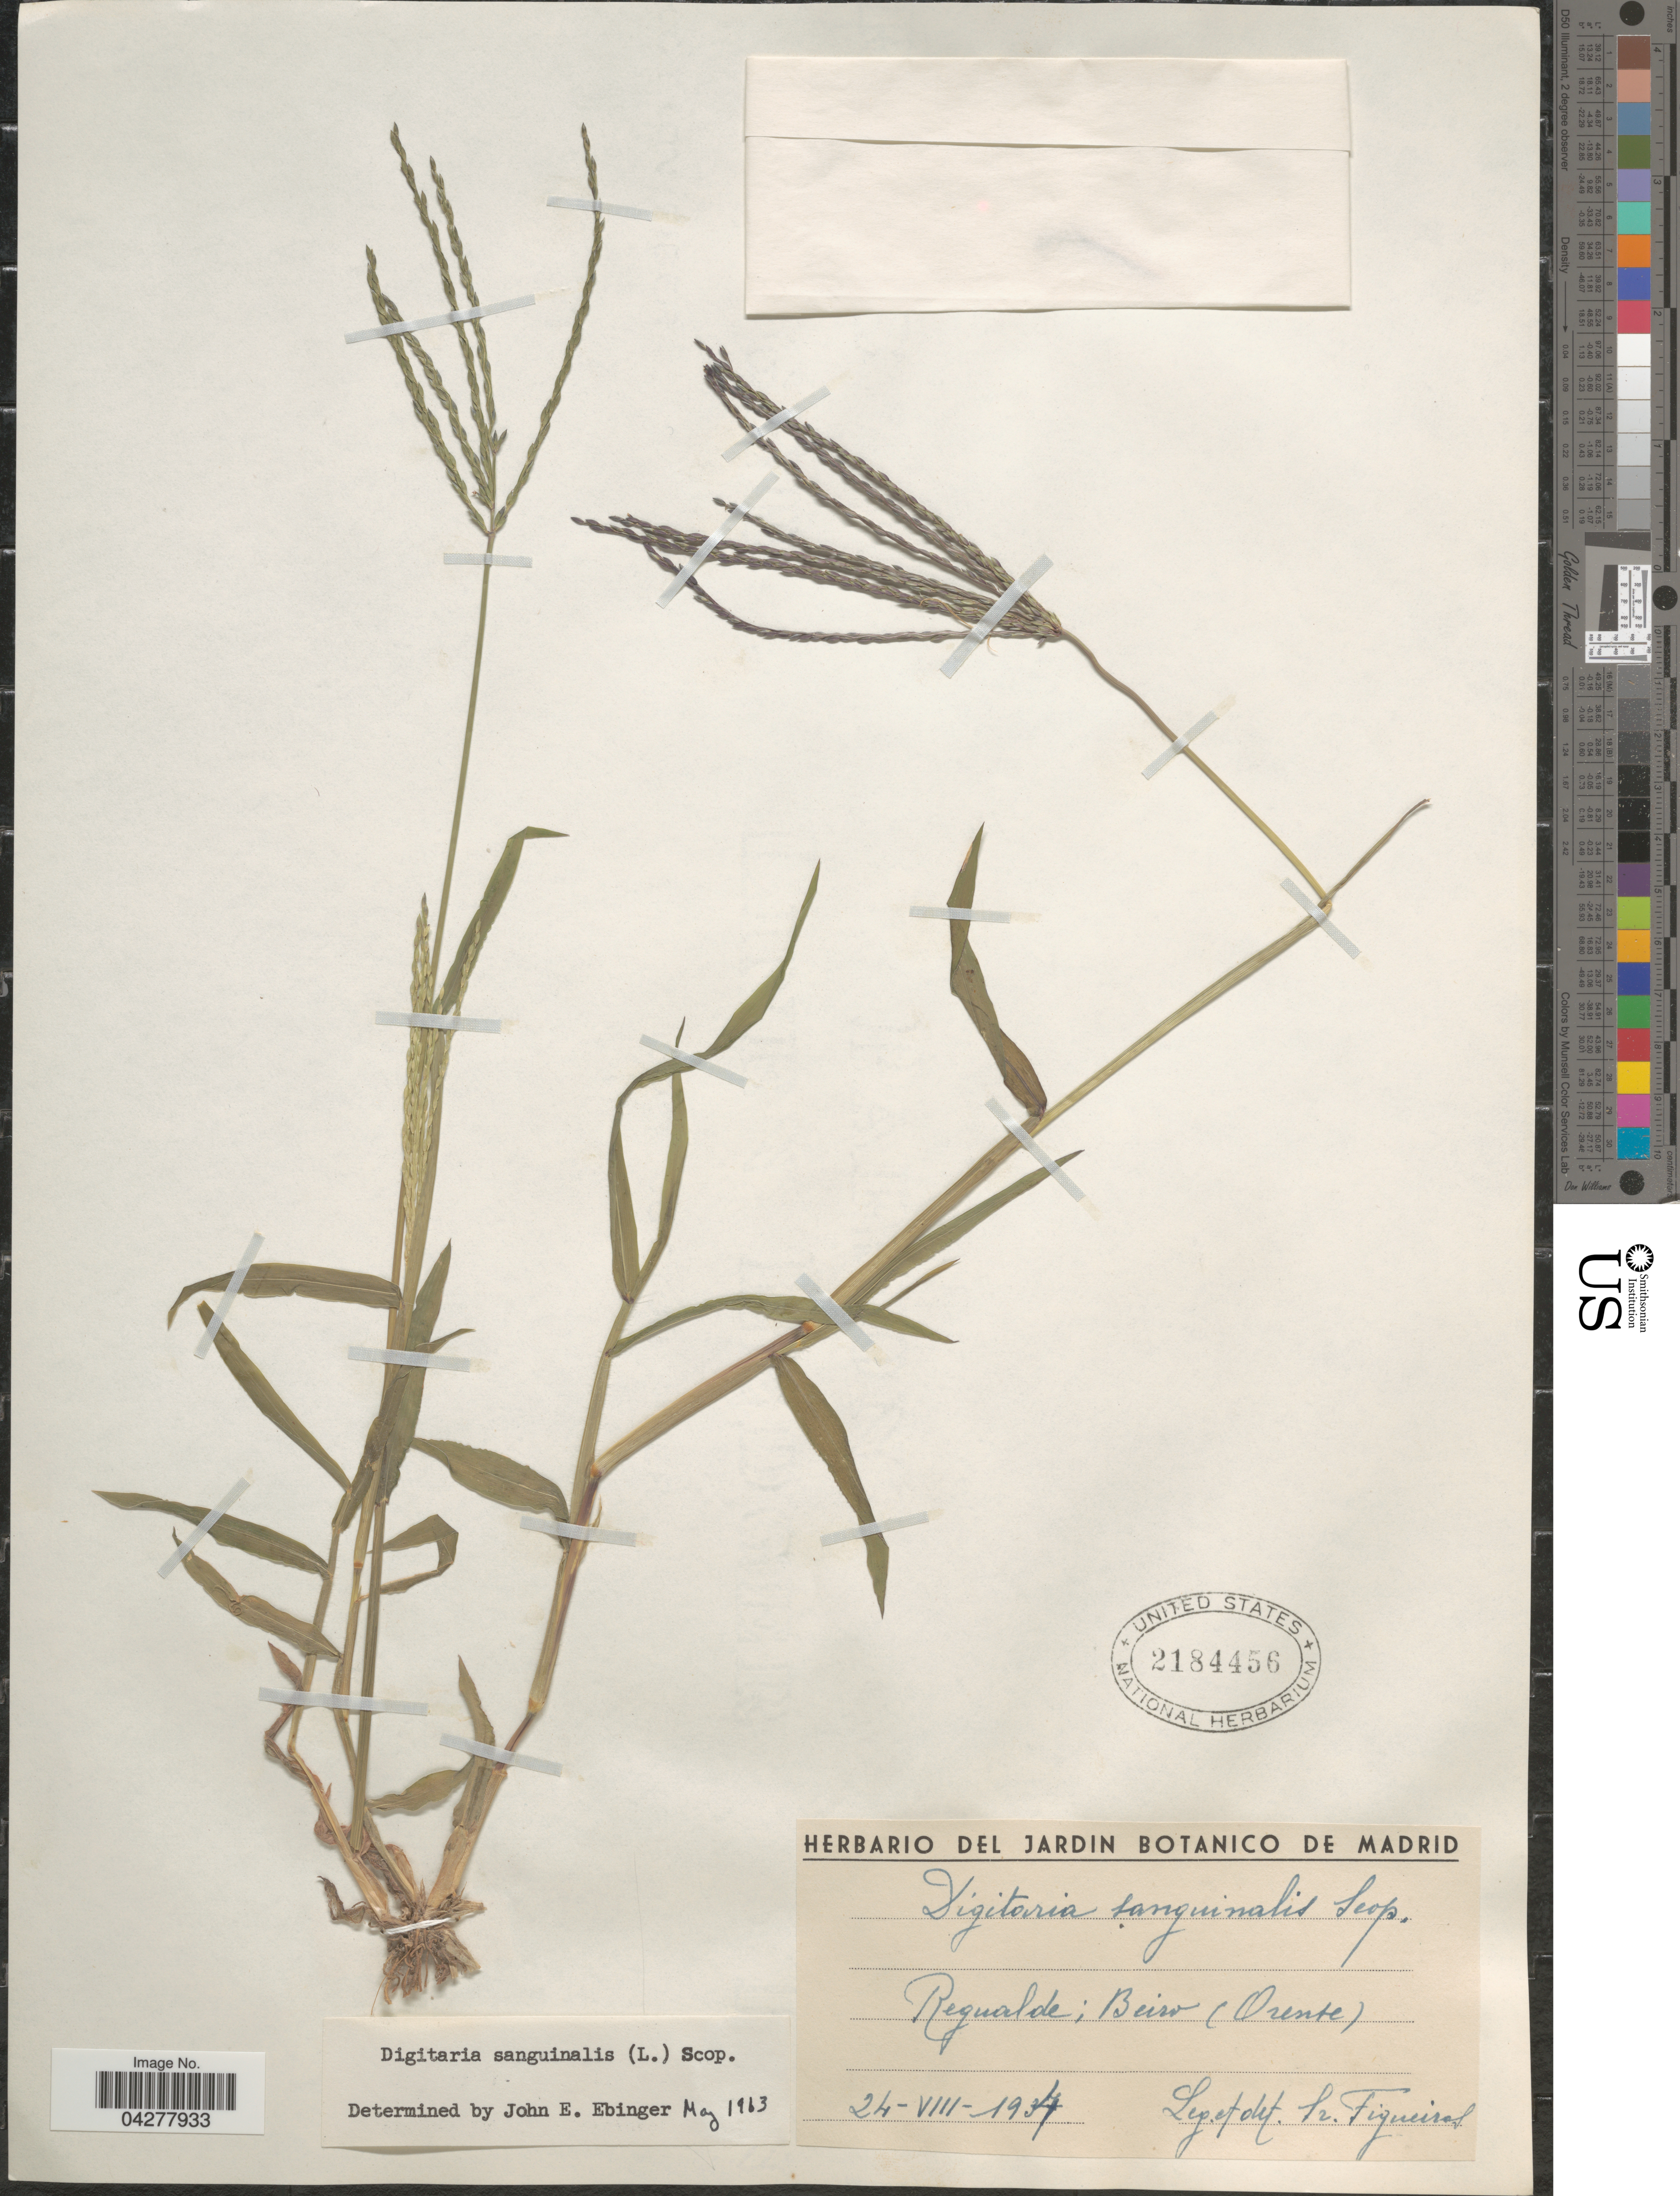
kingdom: Plantae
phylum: Tracheophyta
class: Liliopsida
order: Poales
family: Poaceae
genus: Digitaria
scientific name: Digitaria sanguinalis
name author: (L.) Scop.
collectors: Figueiras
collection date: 1934-08-24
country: Portugal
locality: Regualde: Beiro (Orente).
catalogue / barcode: US 2184456